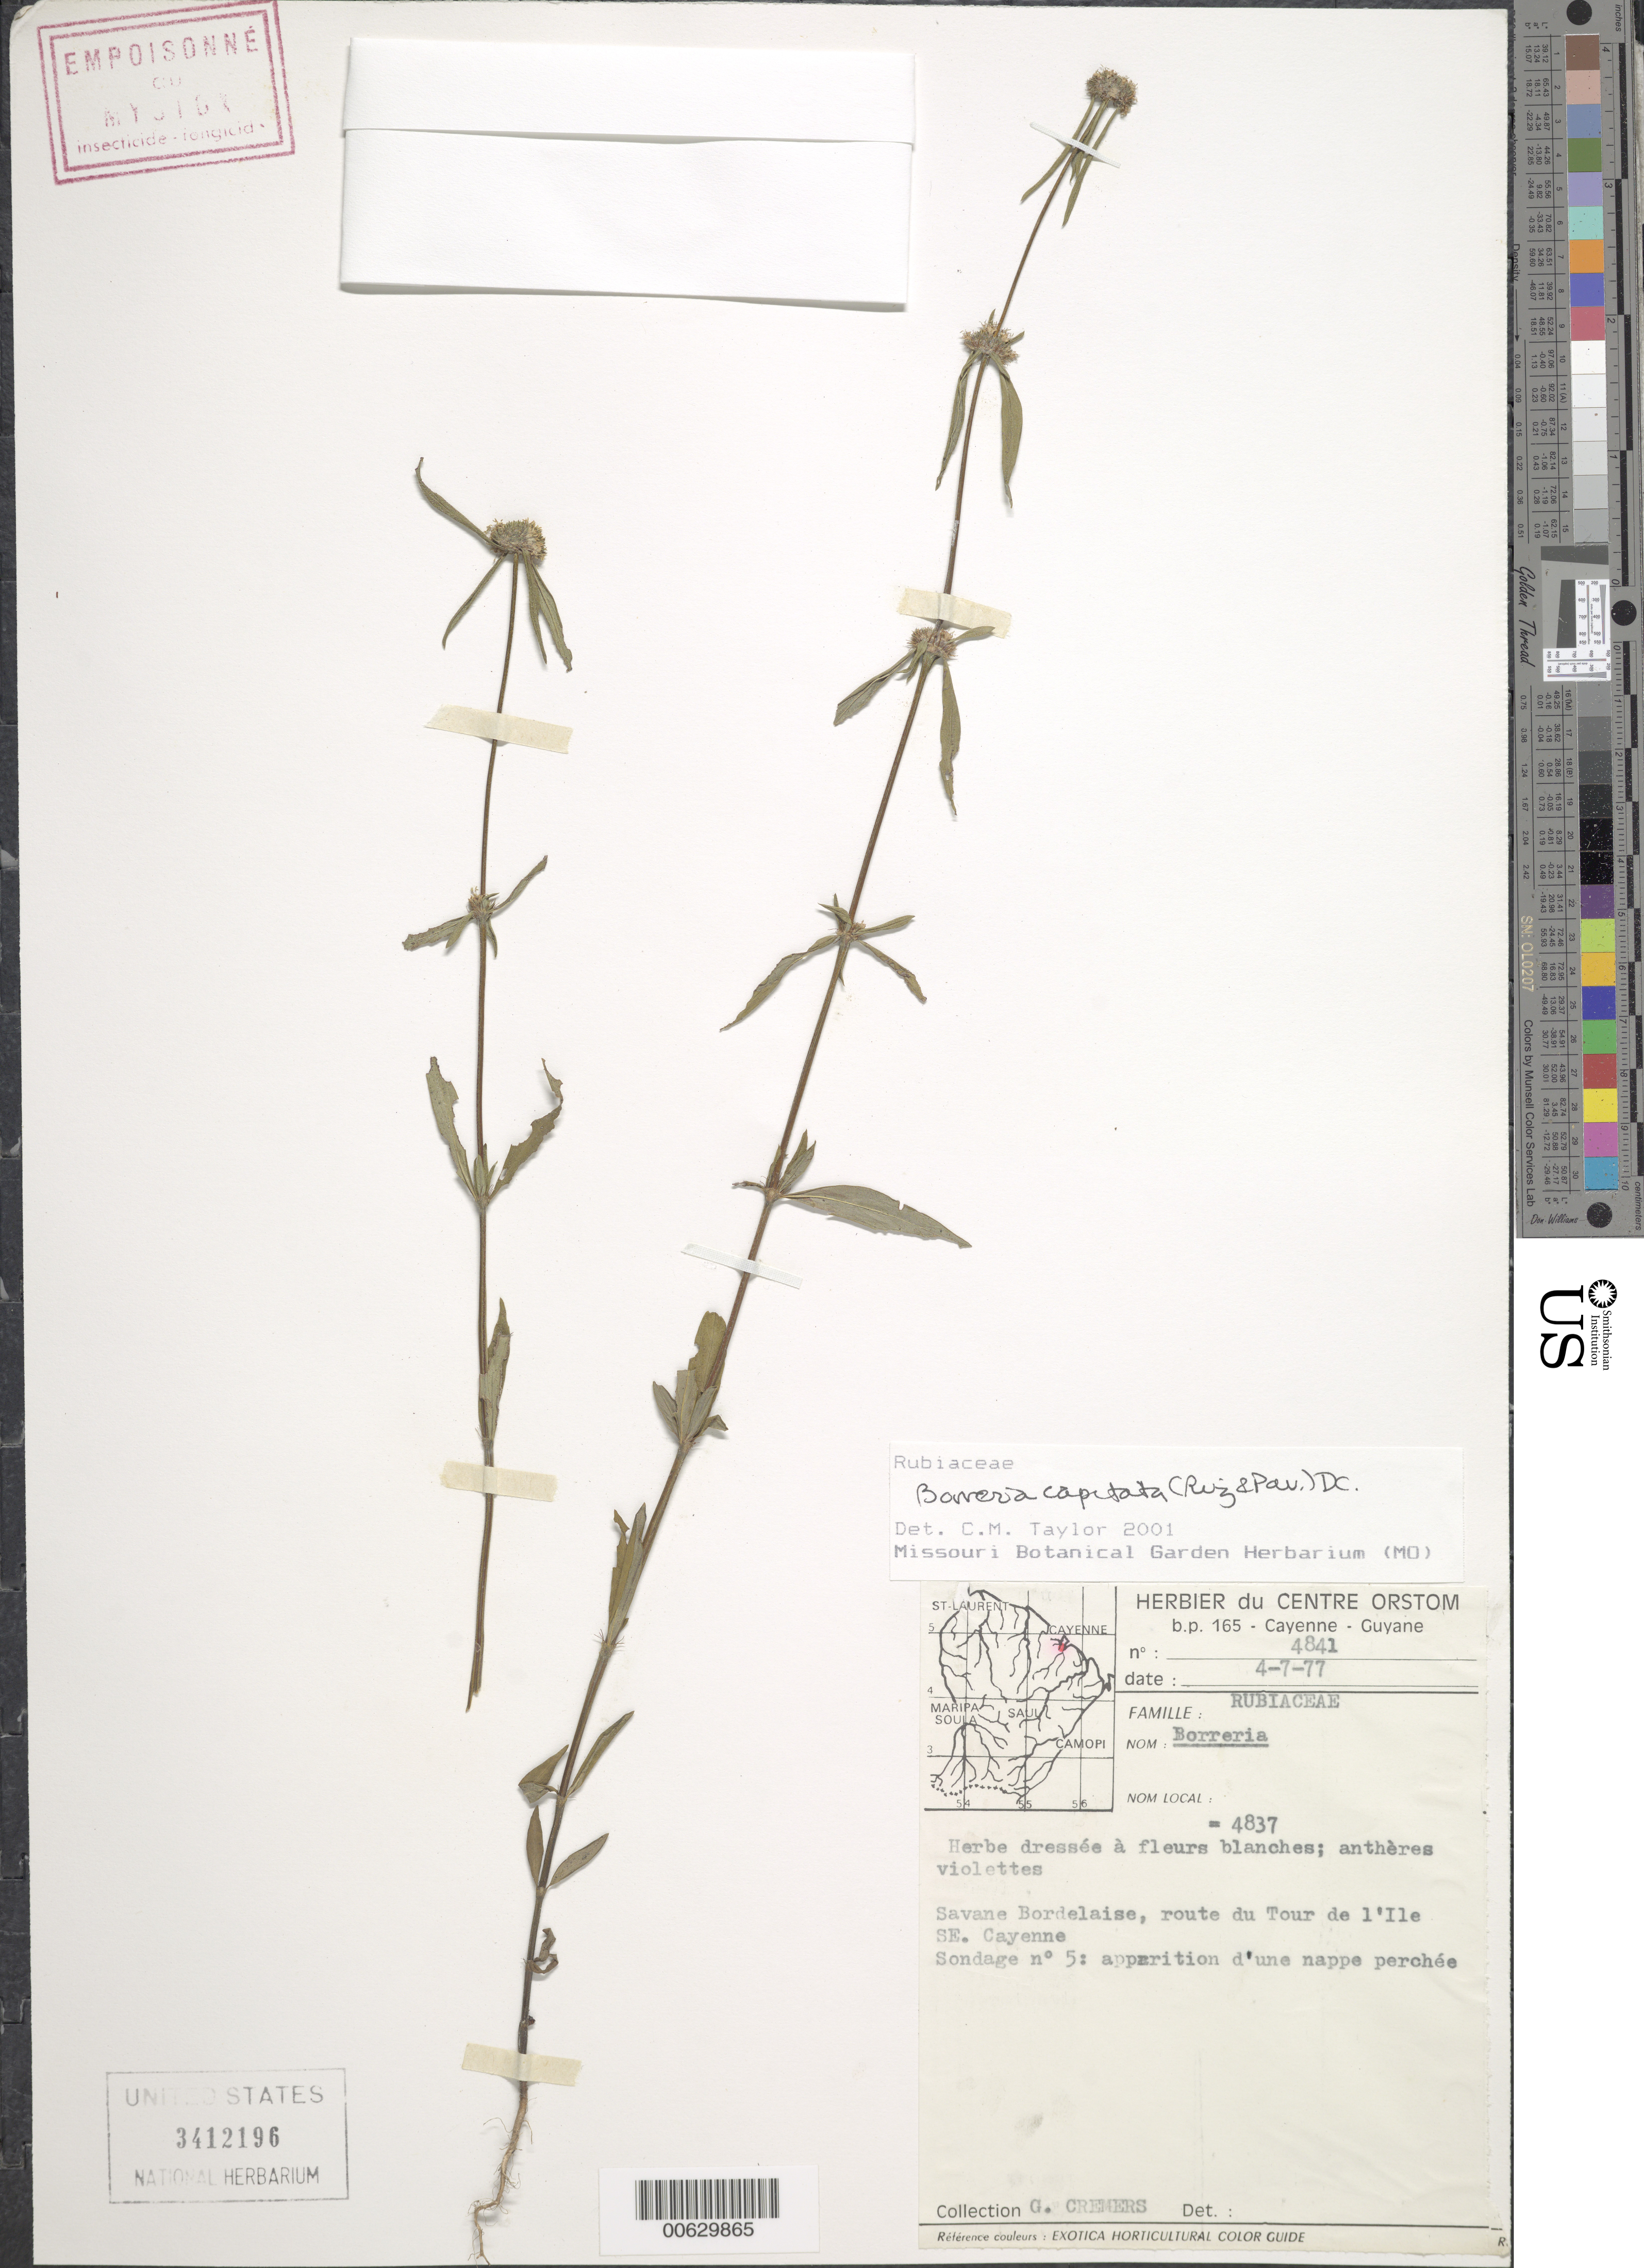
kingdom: Plantae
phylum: Tracheophyta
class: Magnoliopsida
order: Gentianales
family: Rubiaceae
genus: Borreria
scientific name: Borreria capitata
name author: (Ruiz & Pav.) DC.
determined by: Taylor, Charlotte M.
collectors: G. Cremers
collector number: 4841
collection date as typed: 4-Jul-77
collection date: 1977-07-04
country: French Guiana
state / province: Cayenne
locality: Cayenne, route du tour de l'Ile SE Cayenne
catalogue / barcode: US 3412196